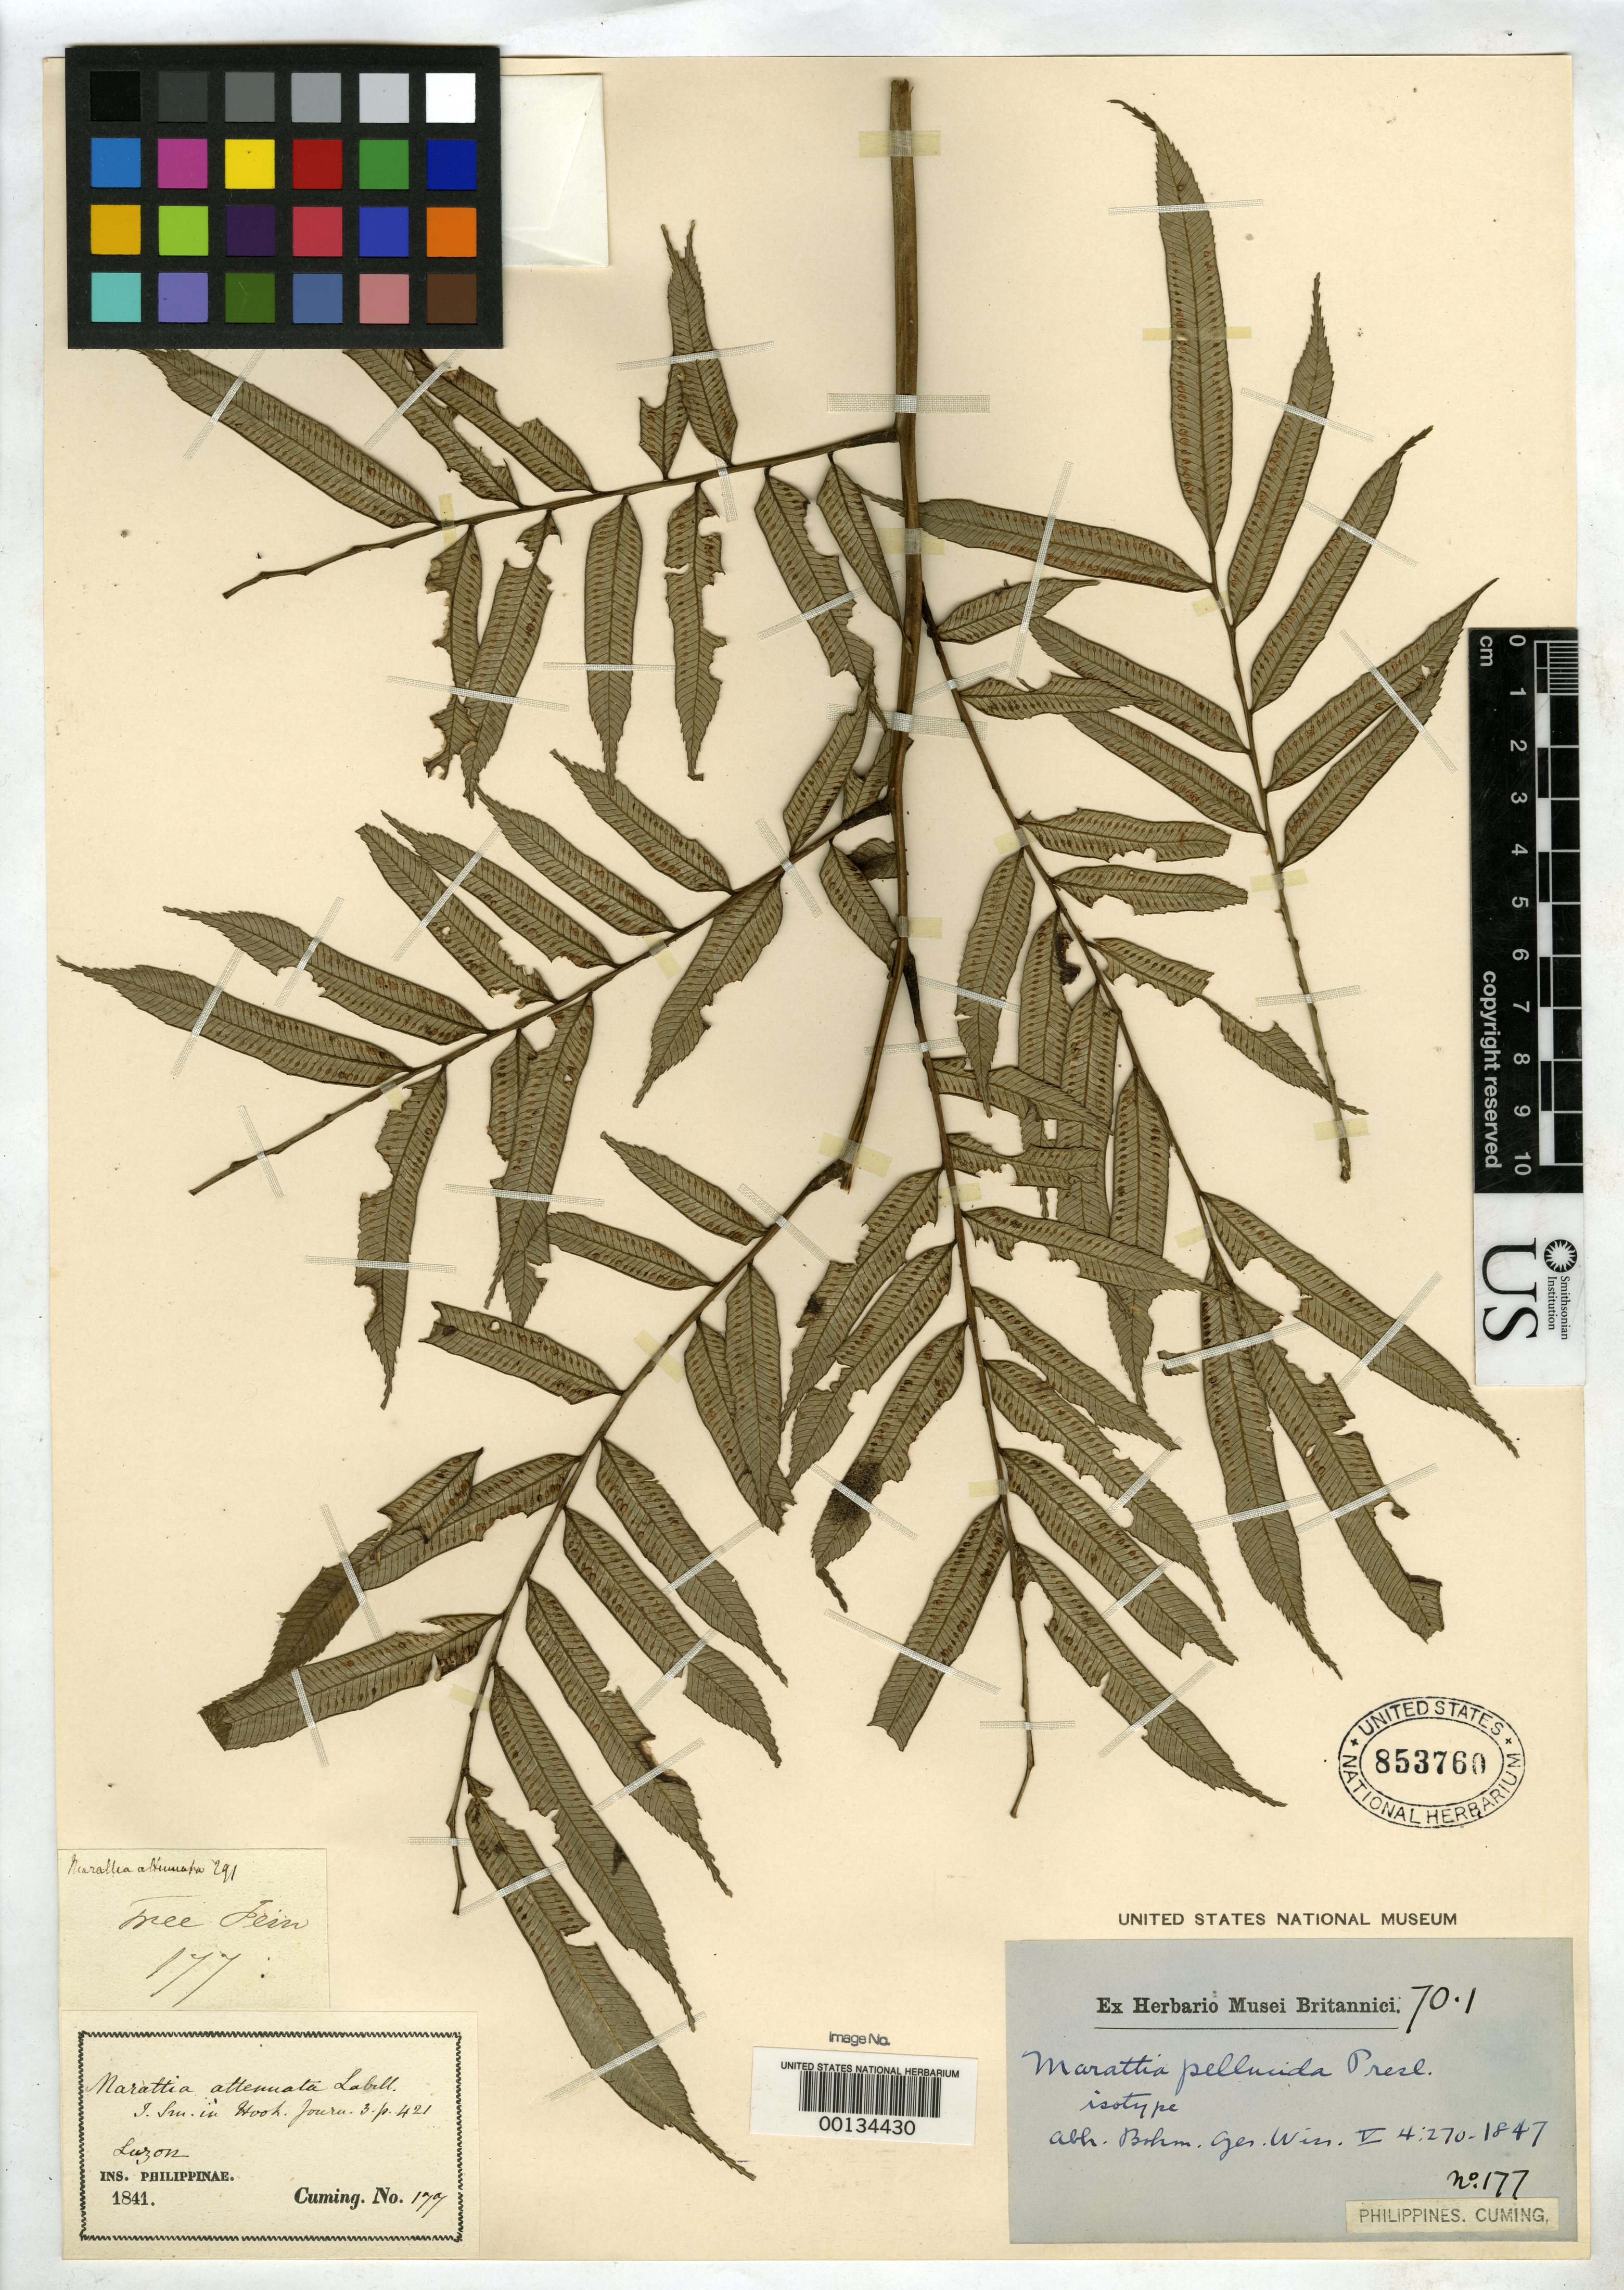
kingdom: Plantae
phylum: Tracheophyta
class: Polypodiopsida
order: Marattiales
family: Marattiaceae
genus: Marattia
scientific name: Marattia pellucida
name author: C. Presl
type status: Type Collection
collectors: H. Cuming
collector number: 177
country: Philippines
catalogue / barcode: US 853760